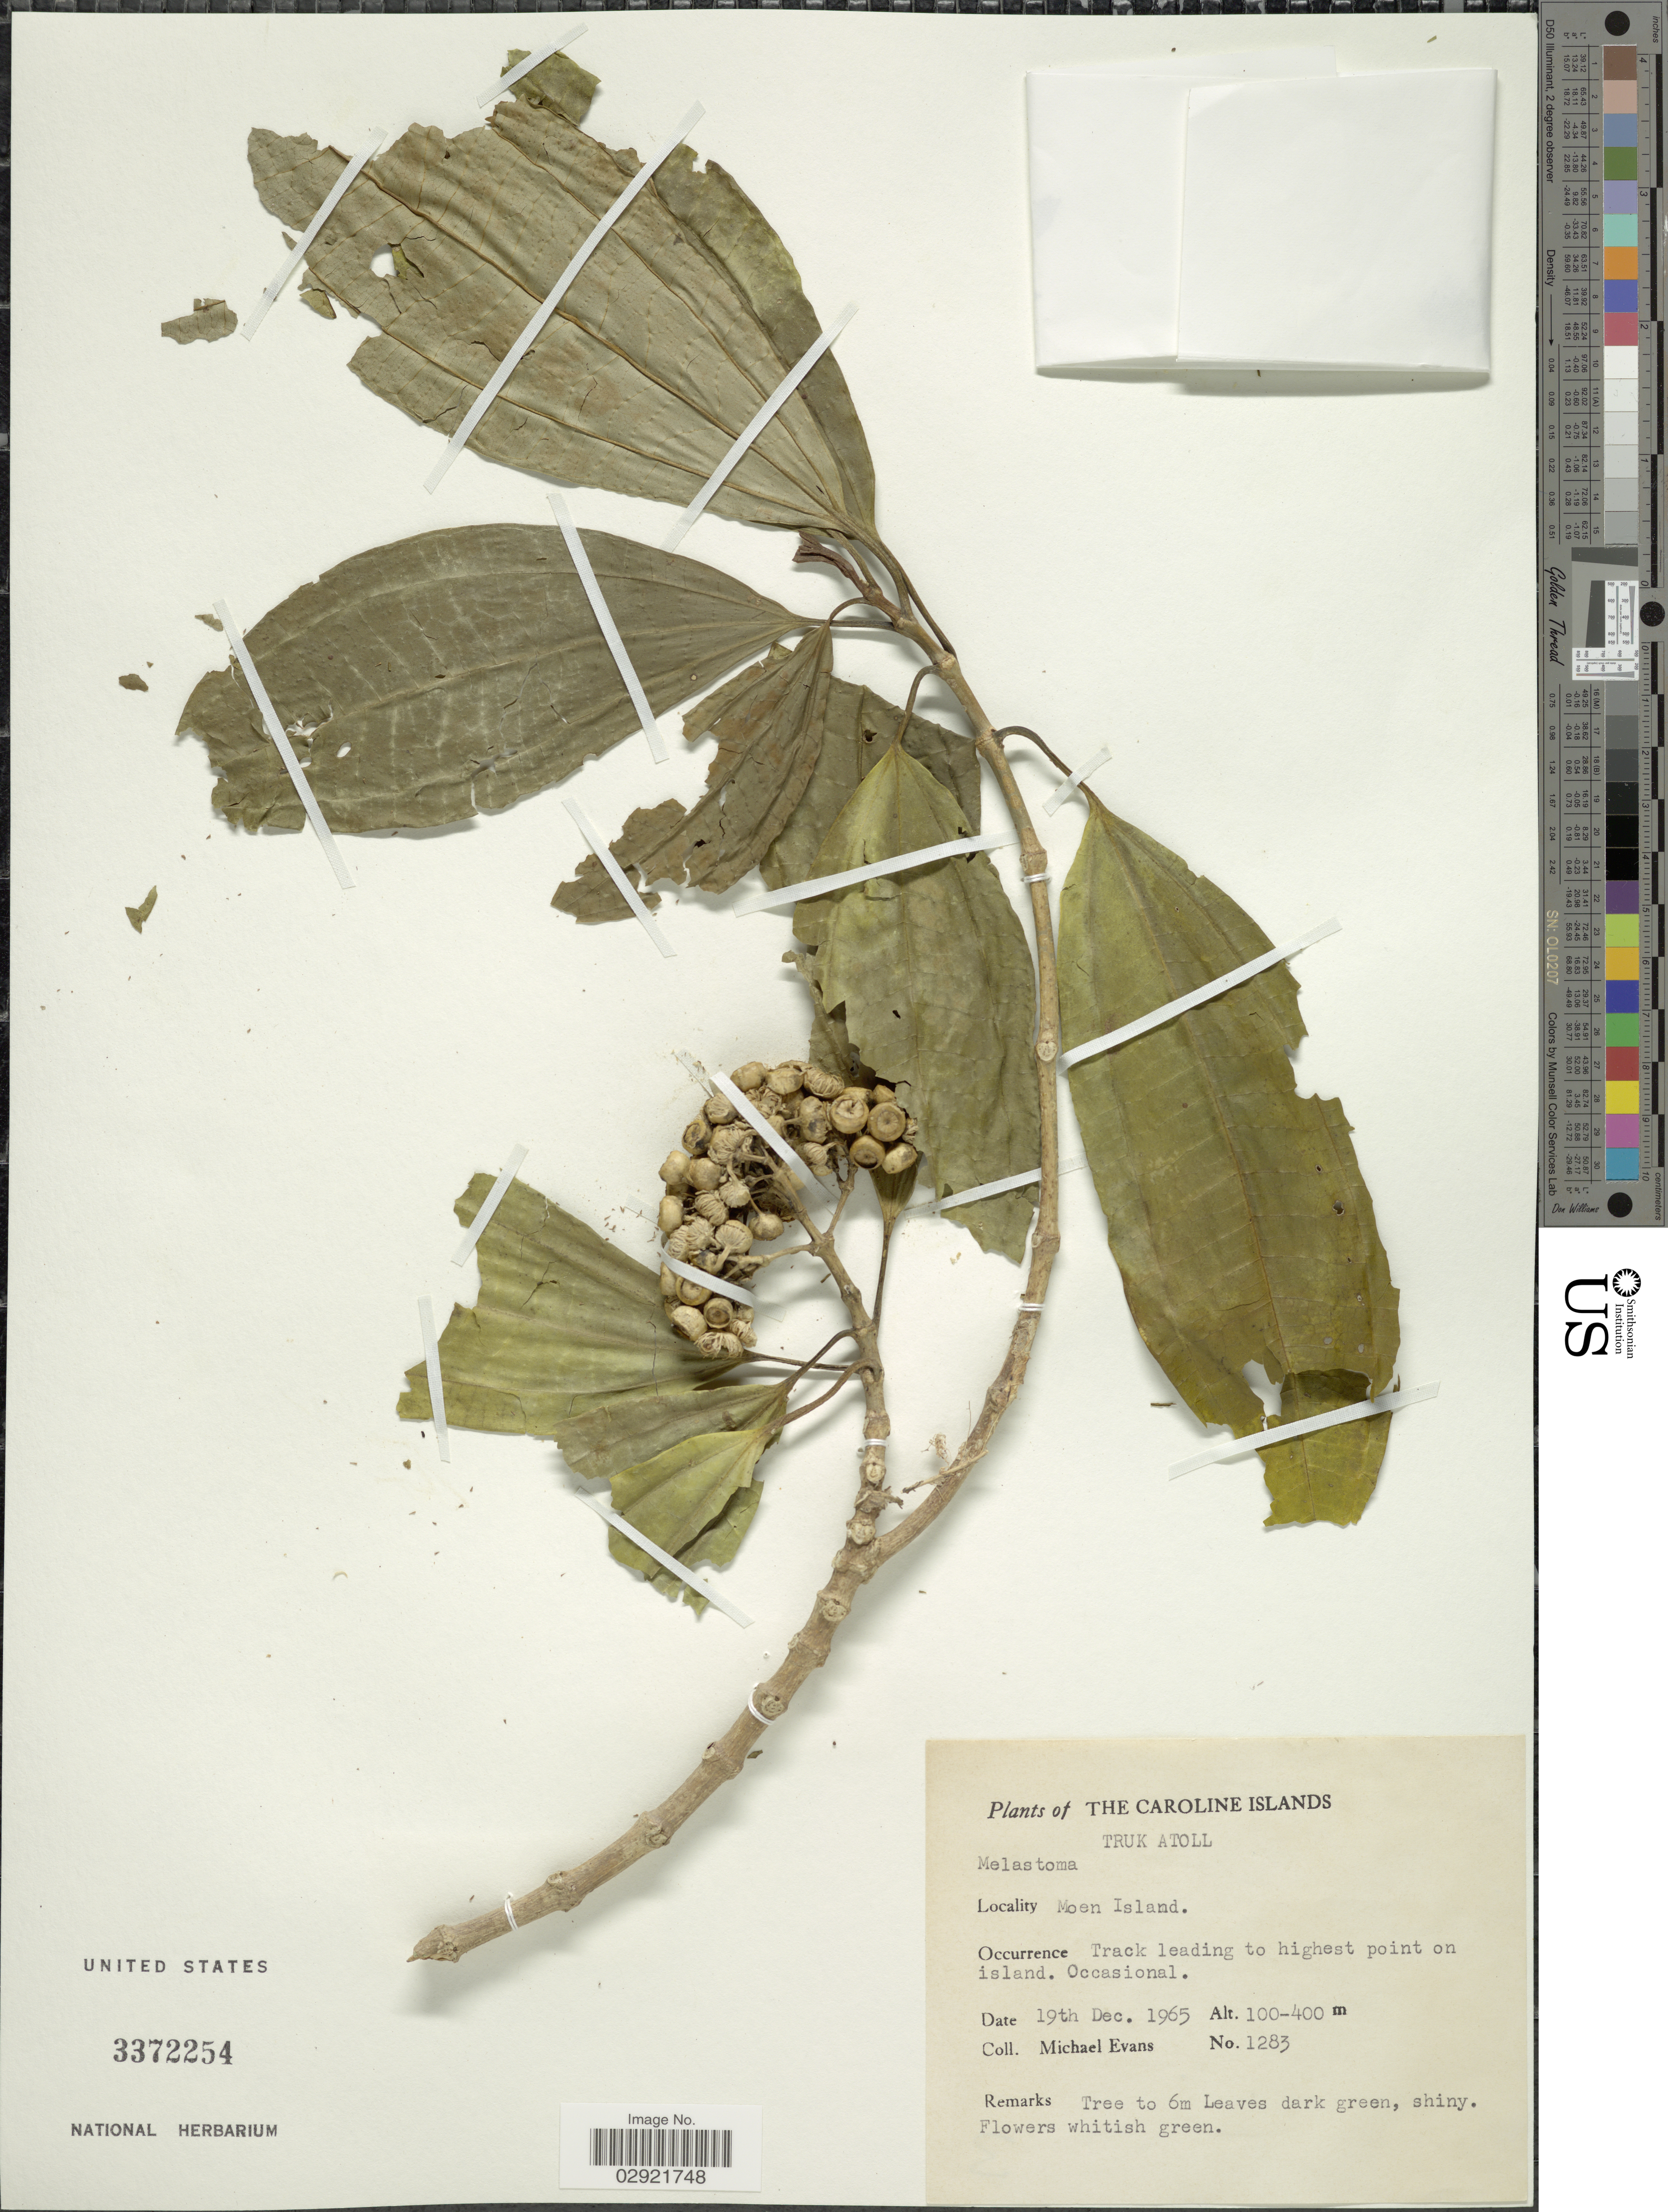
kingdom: Plantae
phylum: Tracheophyta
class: Magnoliopsida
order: Myrtales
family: Melastomataceae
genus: Melastoma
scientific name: Melastoma sp.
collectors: M. Evans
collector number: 1283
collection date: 1965-12-19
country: Micronesia, Federated States of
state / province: Truk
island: Moen [Wono]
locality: Caroline Islands. Truk Atoll. Moen Island.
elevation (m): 100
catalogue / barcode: US 3372254